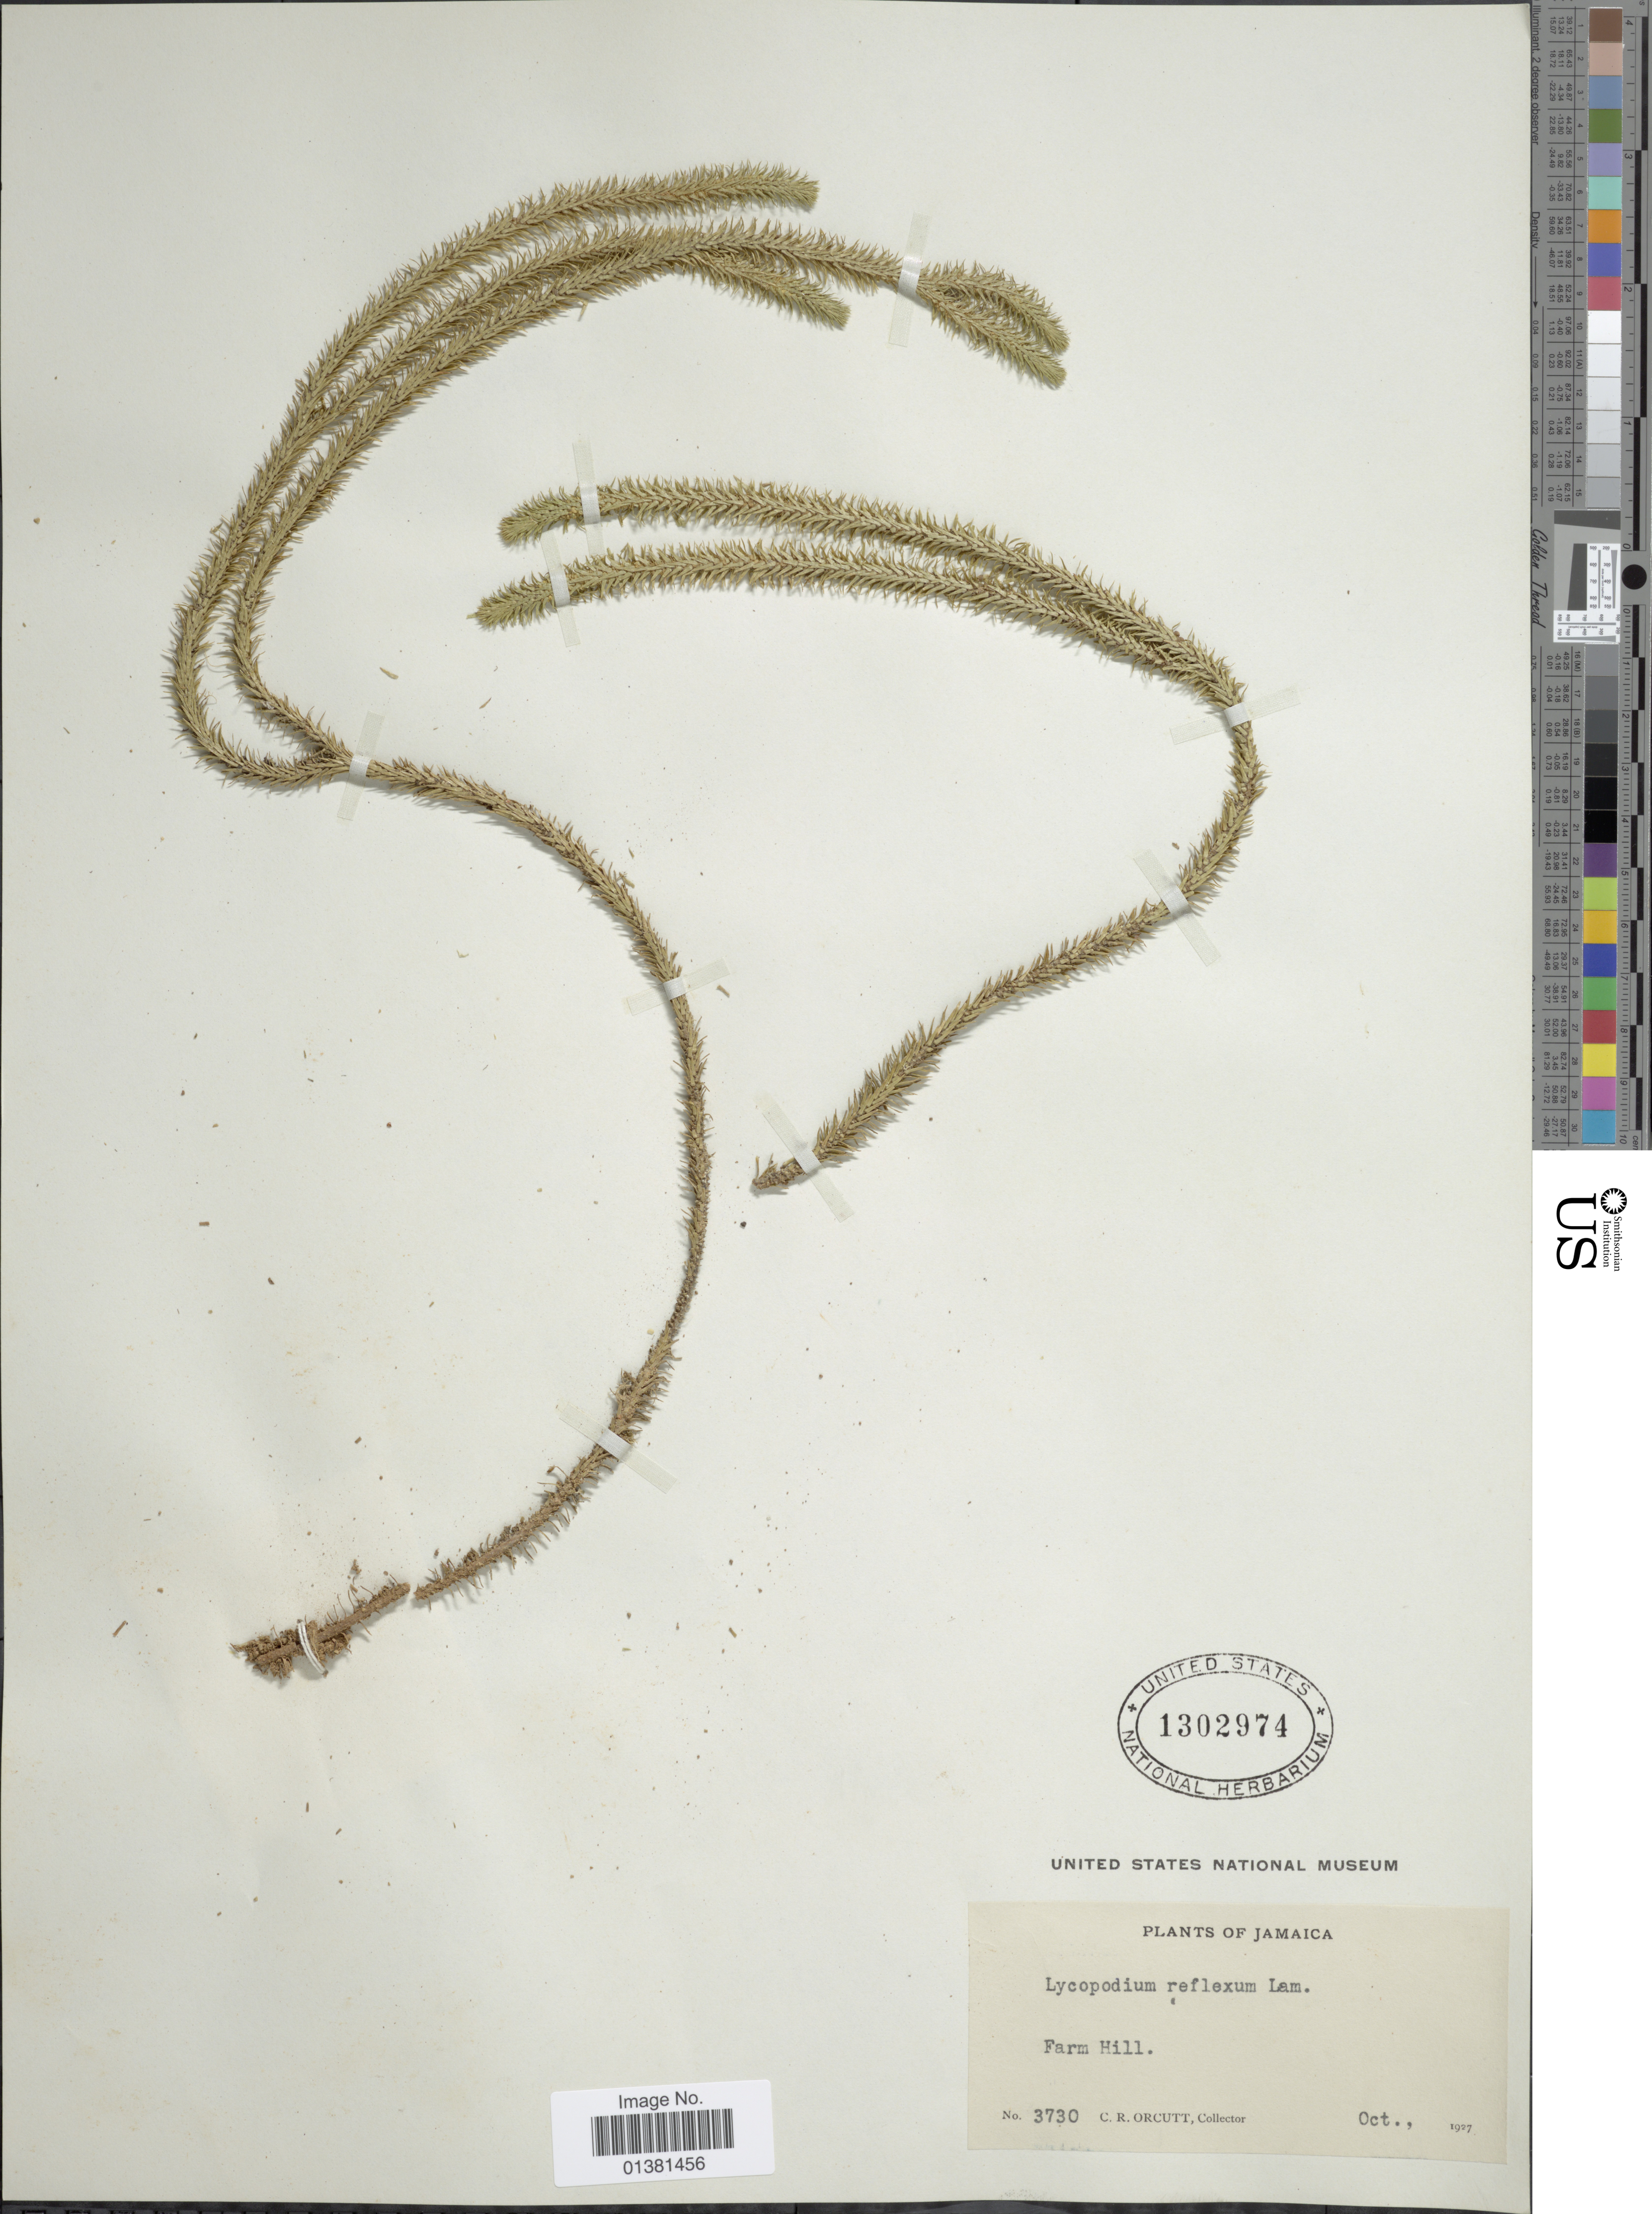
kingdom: Plantae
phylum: Tracheophyta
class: Lycopodiopsida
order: Lycopodiales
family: Lycopodiaceae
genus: Phlegmariurus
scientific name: Phlegmariurus reflexus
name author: (Lam.) B. Øllg.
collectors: C. R. Orcutt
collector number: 3730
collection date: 1927-10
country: Jamaica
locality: Farm Hill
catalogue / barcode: US 1302974